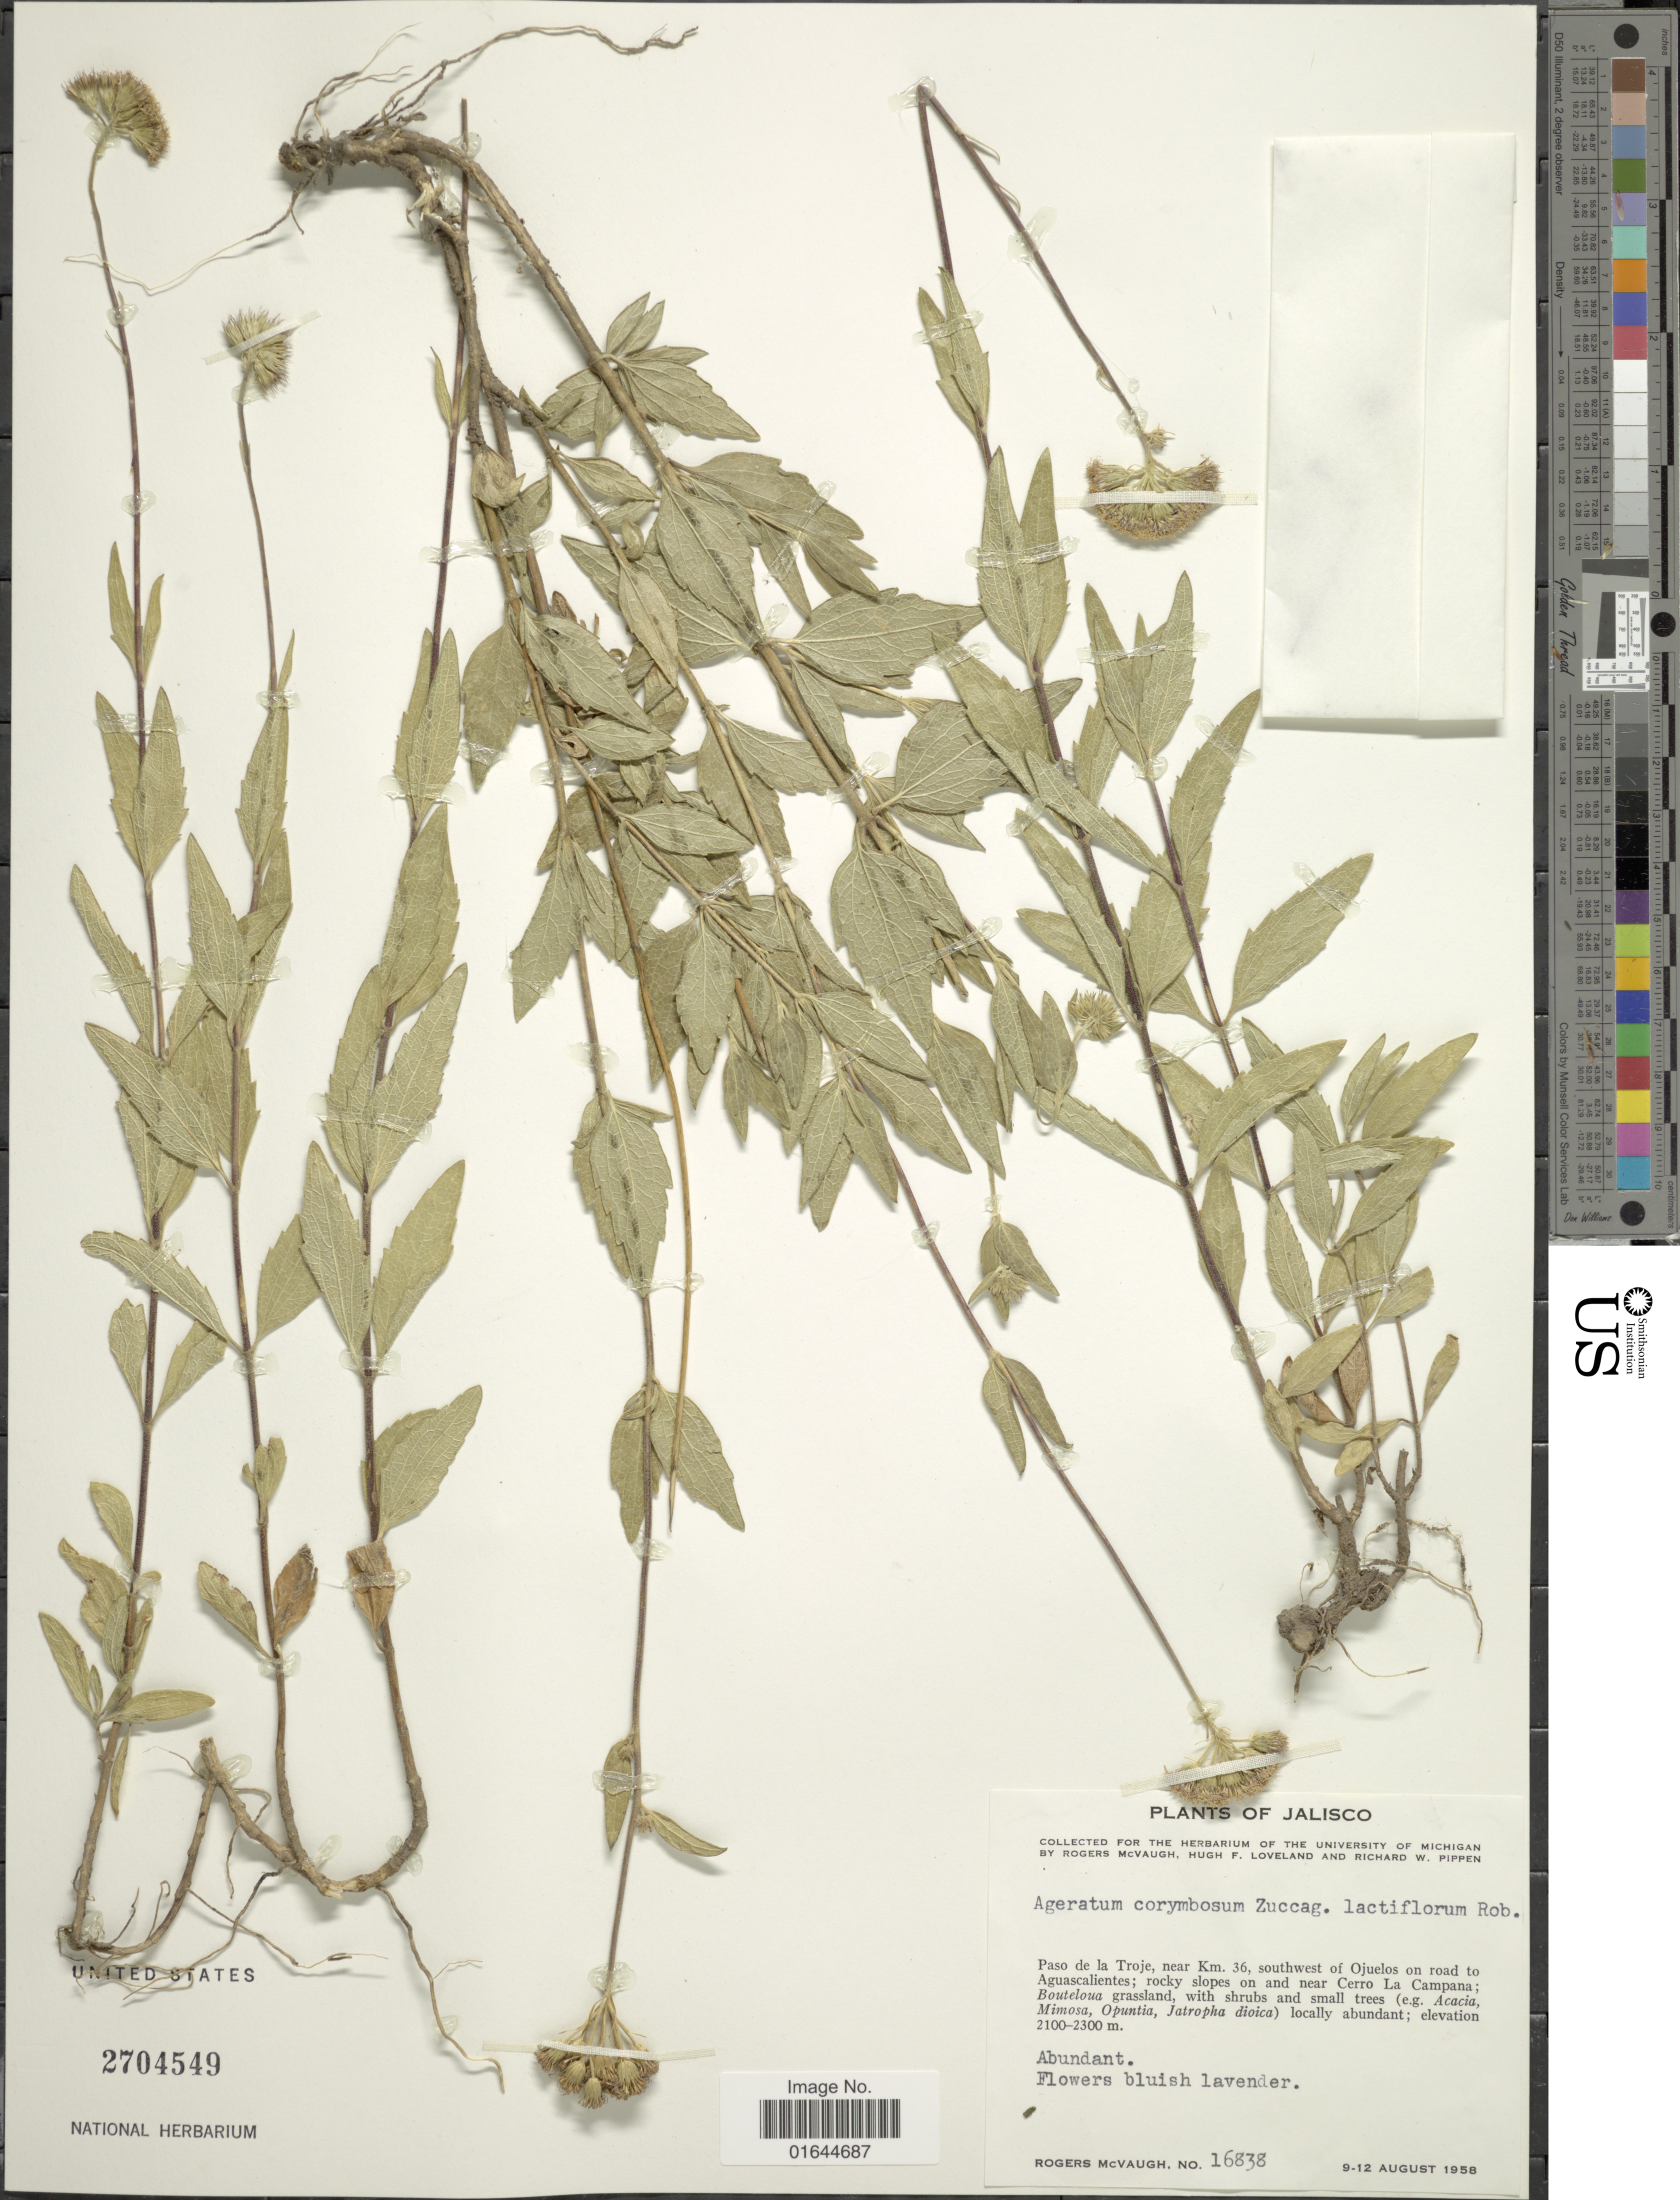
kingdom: Plantae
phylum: Tracheophyta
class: Magnoliopsida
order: Asterales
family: Asteraceae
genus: Ageratum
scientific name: Ageratum corymbosum f. lactiflorum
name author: B.L. Rob.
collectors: R. McVaugh, H. Loveland & R. W. Pippen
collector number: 16838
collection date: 1958-08-09/1958-08-12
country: Mexico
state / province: Jalisco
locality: Jalisco, Paso de la Troje, near Km. 36, southwest of Ojuelos on road to Aguascalientes; rocky slopes on and near Cerro La Campana.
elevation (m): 2100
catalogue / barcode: US 2704549